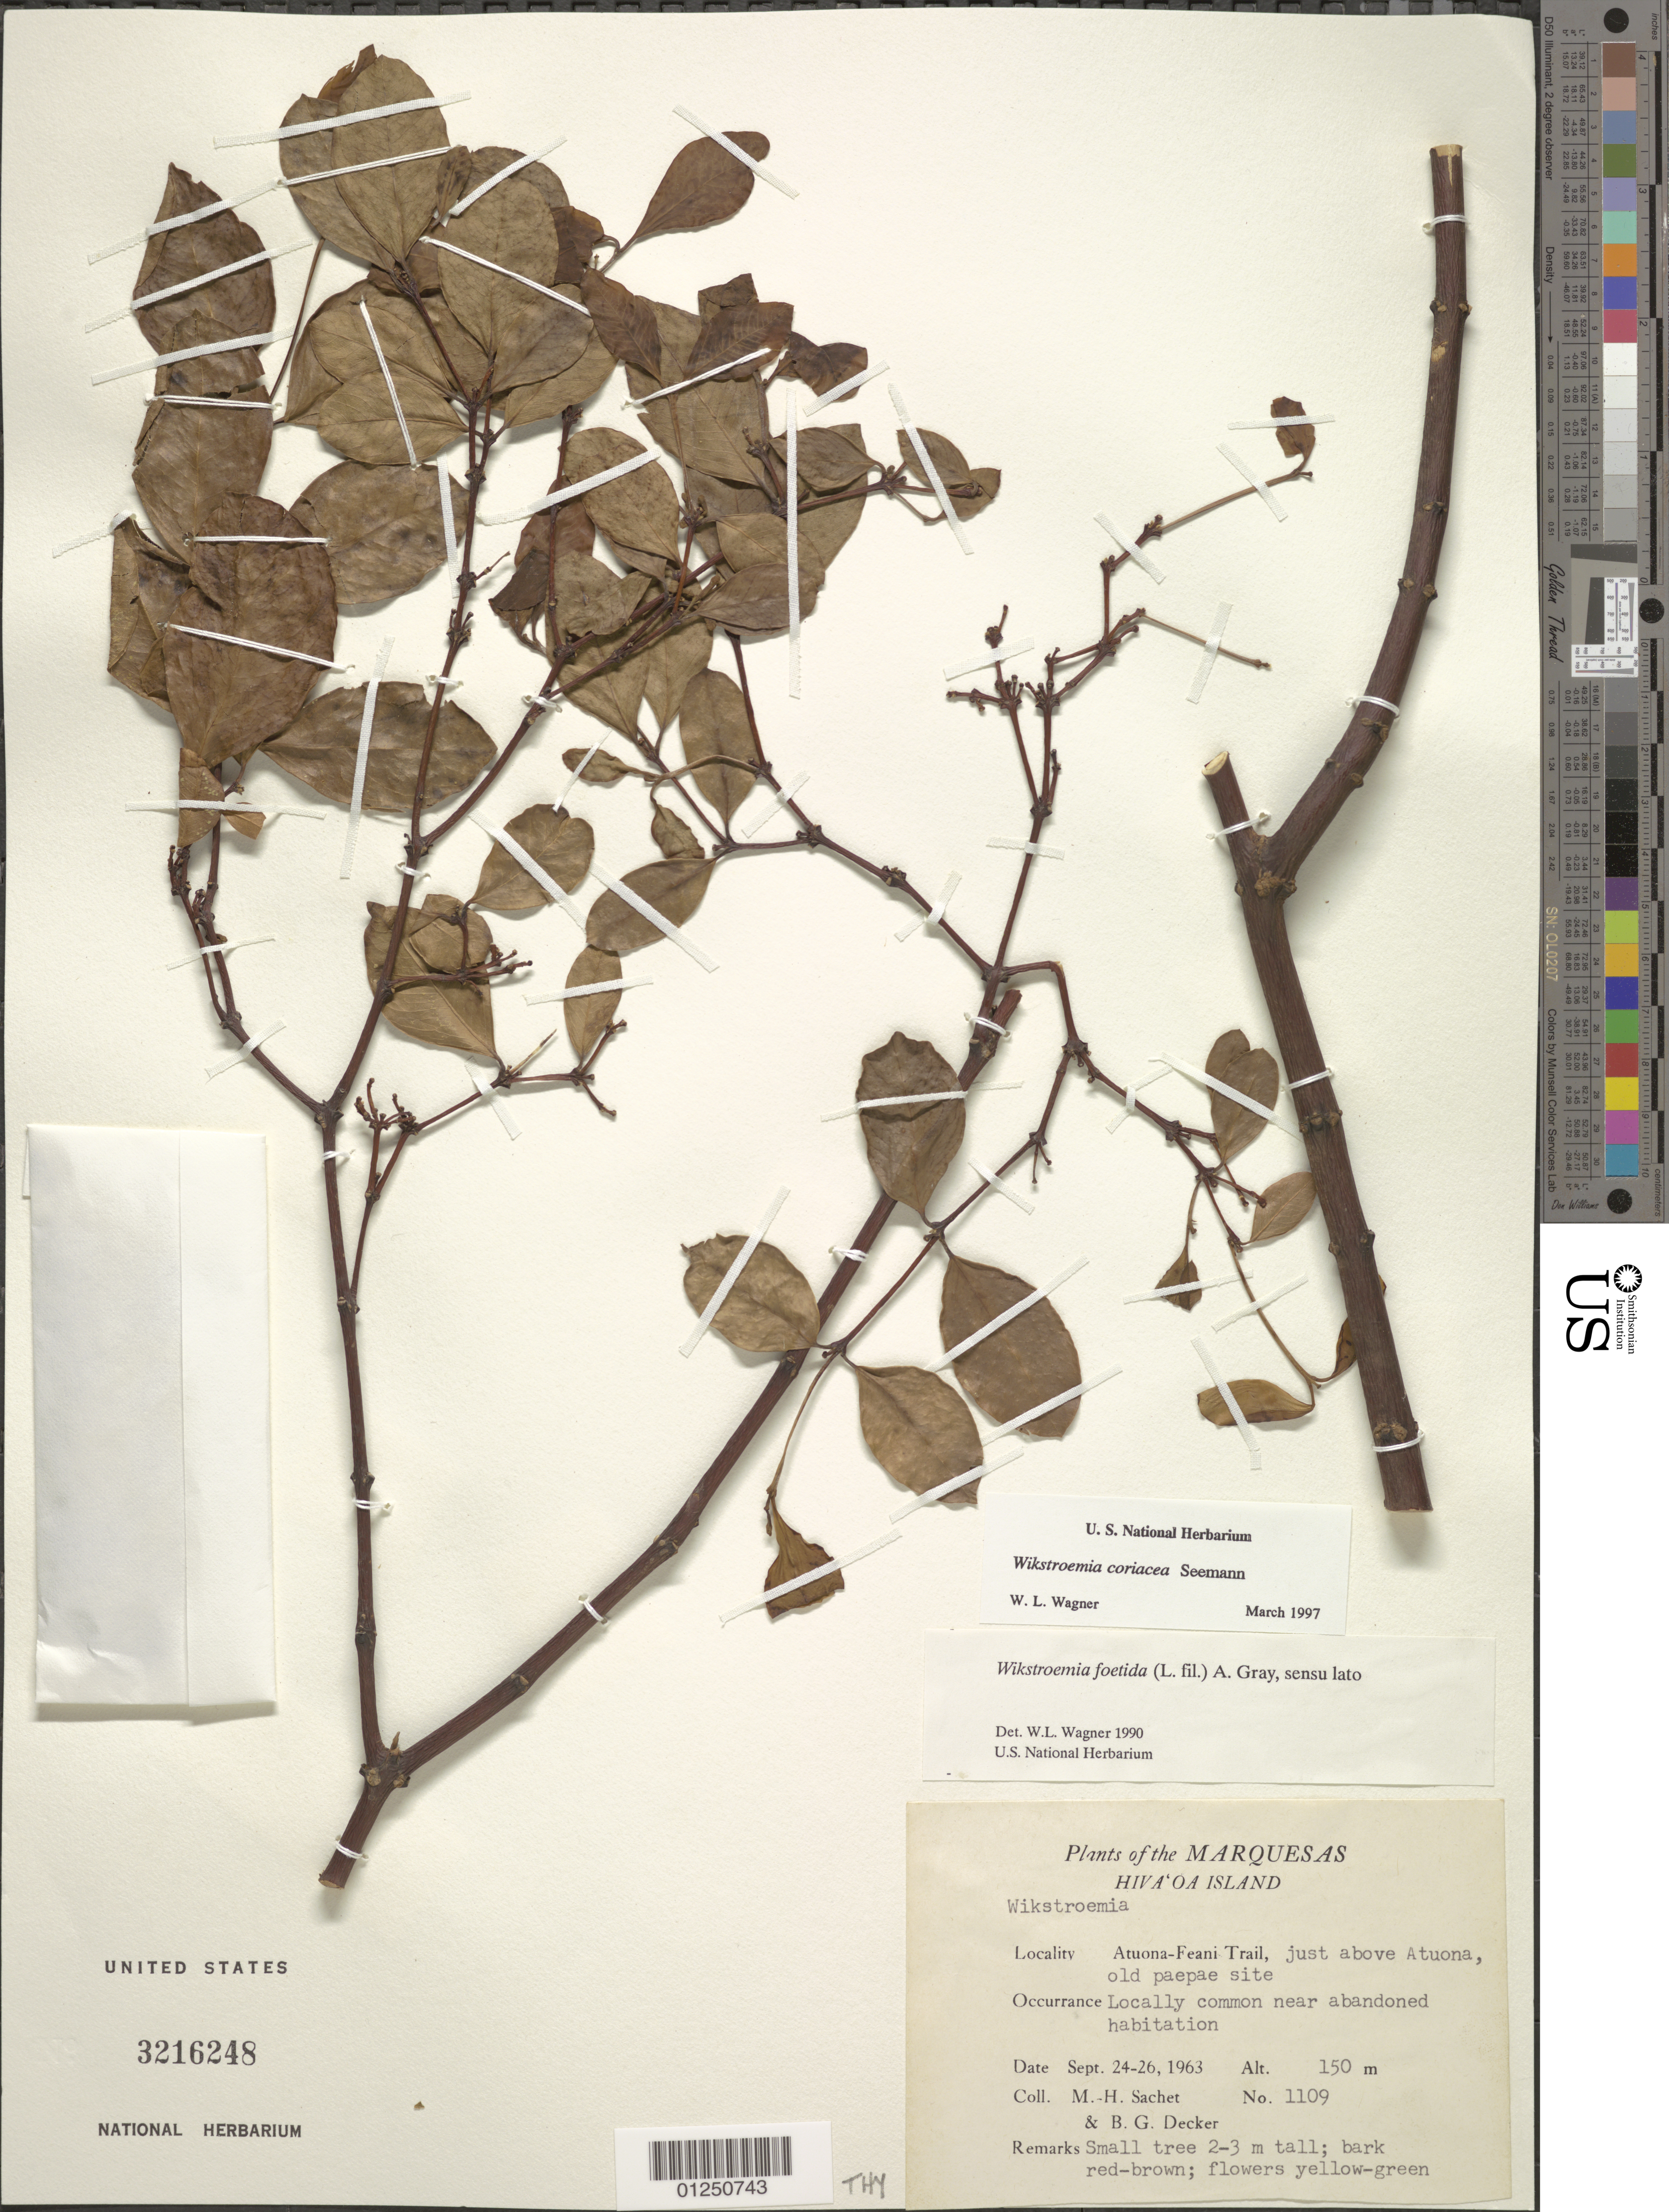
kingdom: Plantae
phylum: Tracheophyta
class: Magnoliopsida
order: Malvales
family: Thymelaeaceae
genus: Wikstroemia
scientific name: Wikstroemia coriacea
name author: Seem.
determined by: Wagner, W. L.; Lorence, David H.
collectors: M.-H. Sachet & B. G. Decker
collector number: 1109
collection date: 1963-09-24/1963-09-26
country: French Polynesia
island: Hiva Oa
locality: Atuona-Feani Trail, just above Atuona, old paepae site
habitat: Locally common near abandoned habitation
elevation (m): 150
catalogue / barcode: US 3216248